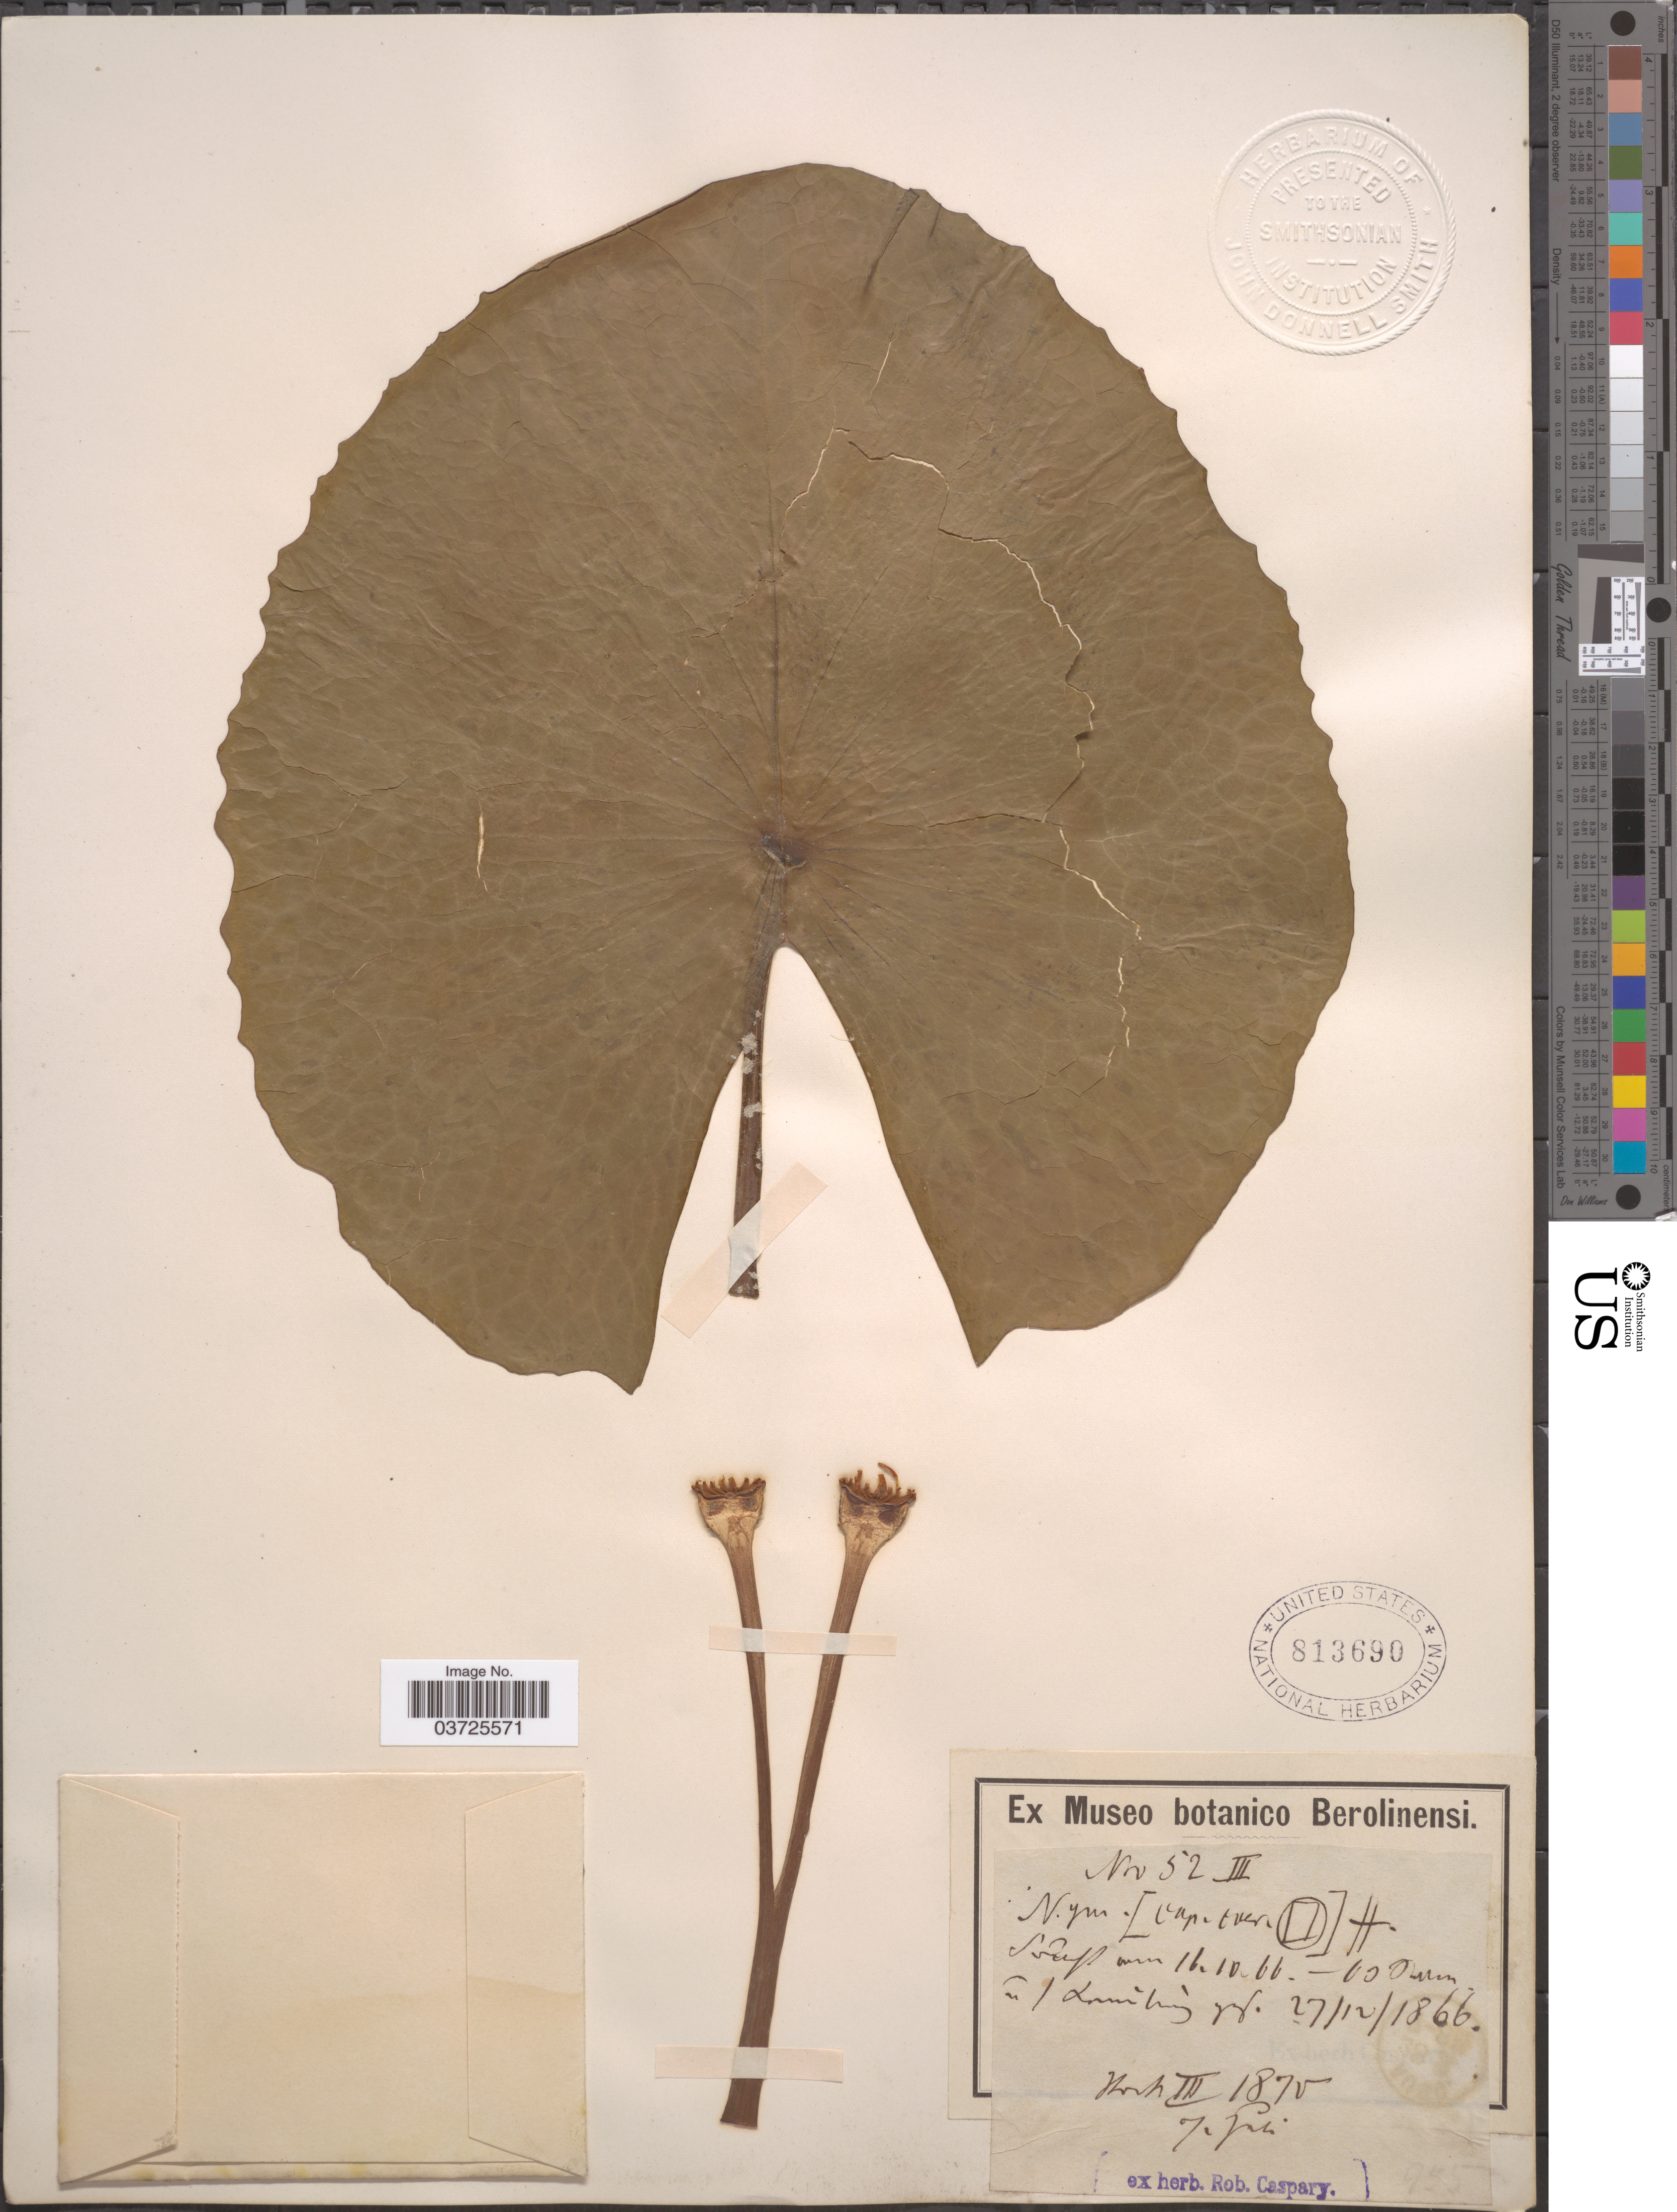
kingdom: Plantae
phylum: Tracheophyta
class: Magnoliopsida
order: Nymphaeales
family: Nymphaeaceae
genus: Nymphaea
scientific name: Nymphaea caerulea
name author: Savigny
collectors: ex herb. Rob. Caspary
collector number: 52III?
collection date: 1866-12-27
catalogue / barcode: US 813690